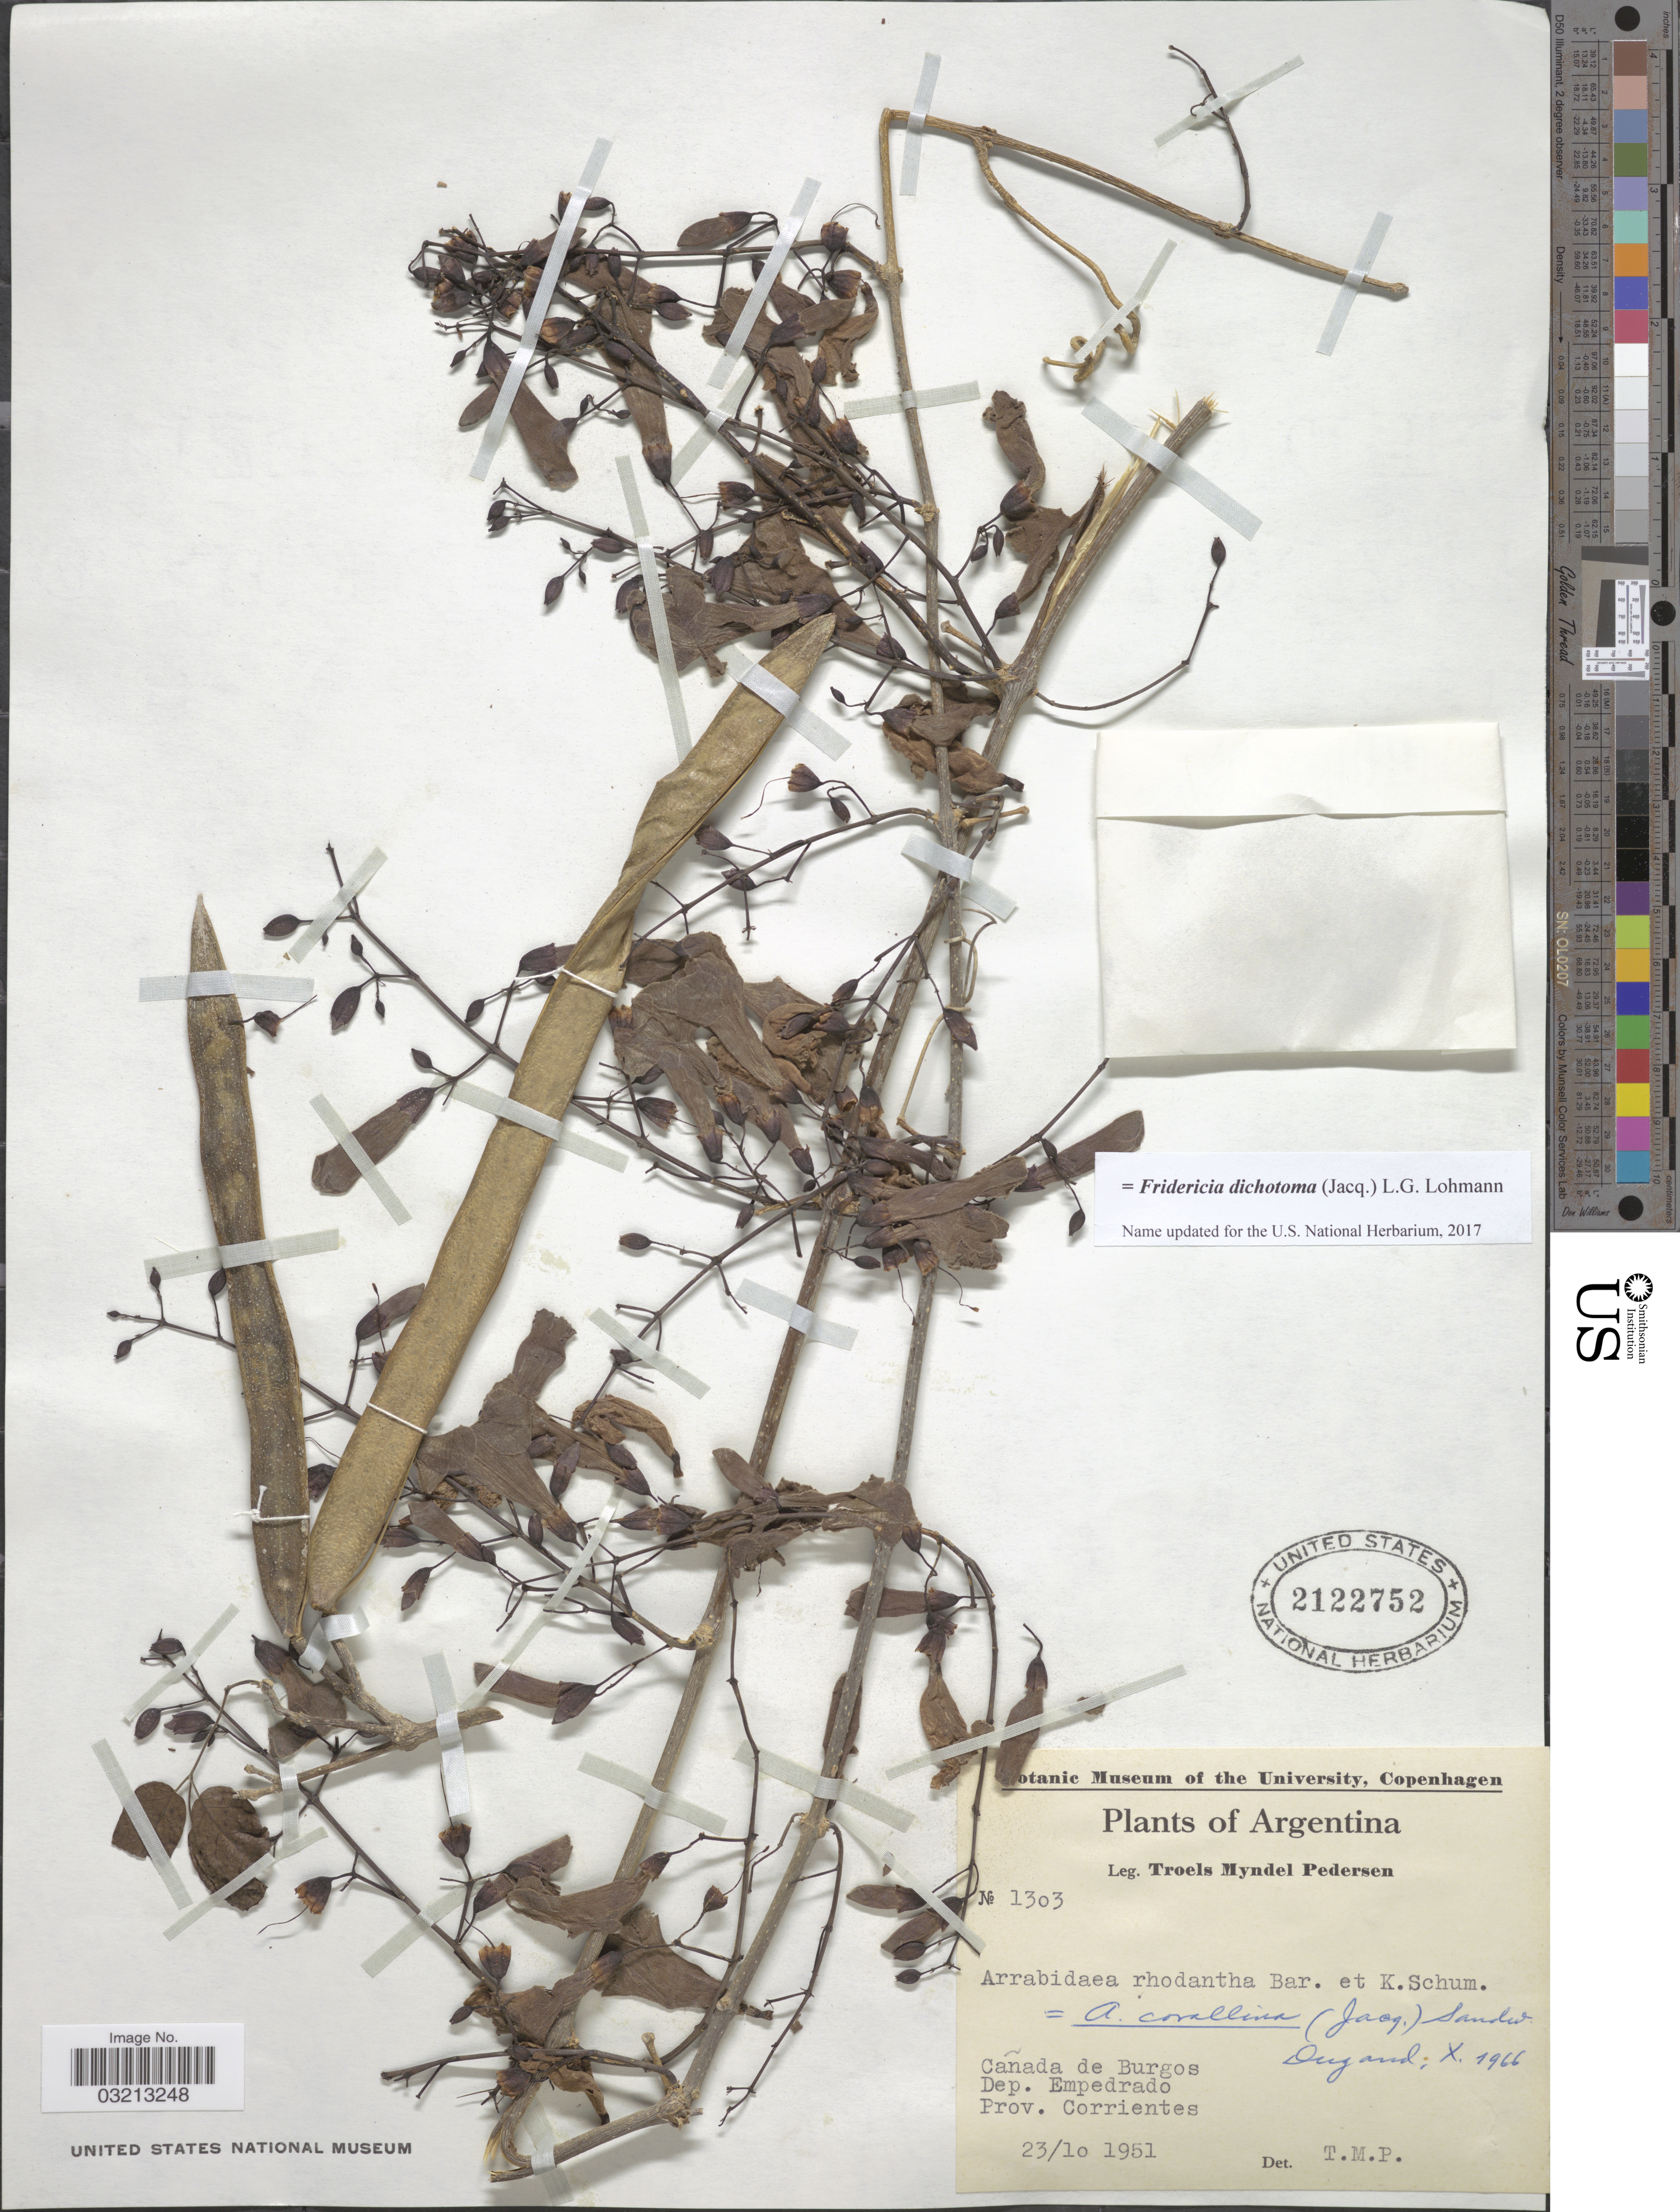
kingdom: Plantae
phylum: Tracheophyta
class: Magnoliopsida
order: Lamiales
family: Bignoniaceae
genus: Fridericia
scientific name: Fridericia dichotoma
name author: (Jacq.) L.G. Lohmann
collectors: T. Pederson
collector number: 1303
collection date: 1951-10-23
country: Argentina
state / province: Corrientes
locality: Cañada de Burgos. Dep. Empedrado.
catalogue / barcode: US 2122752